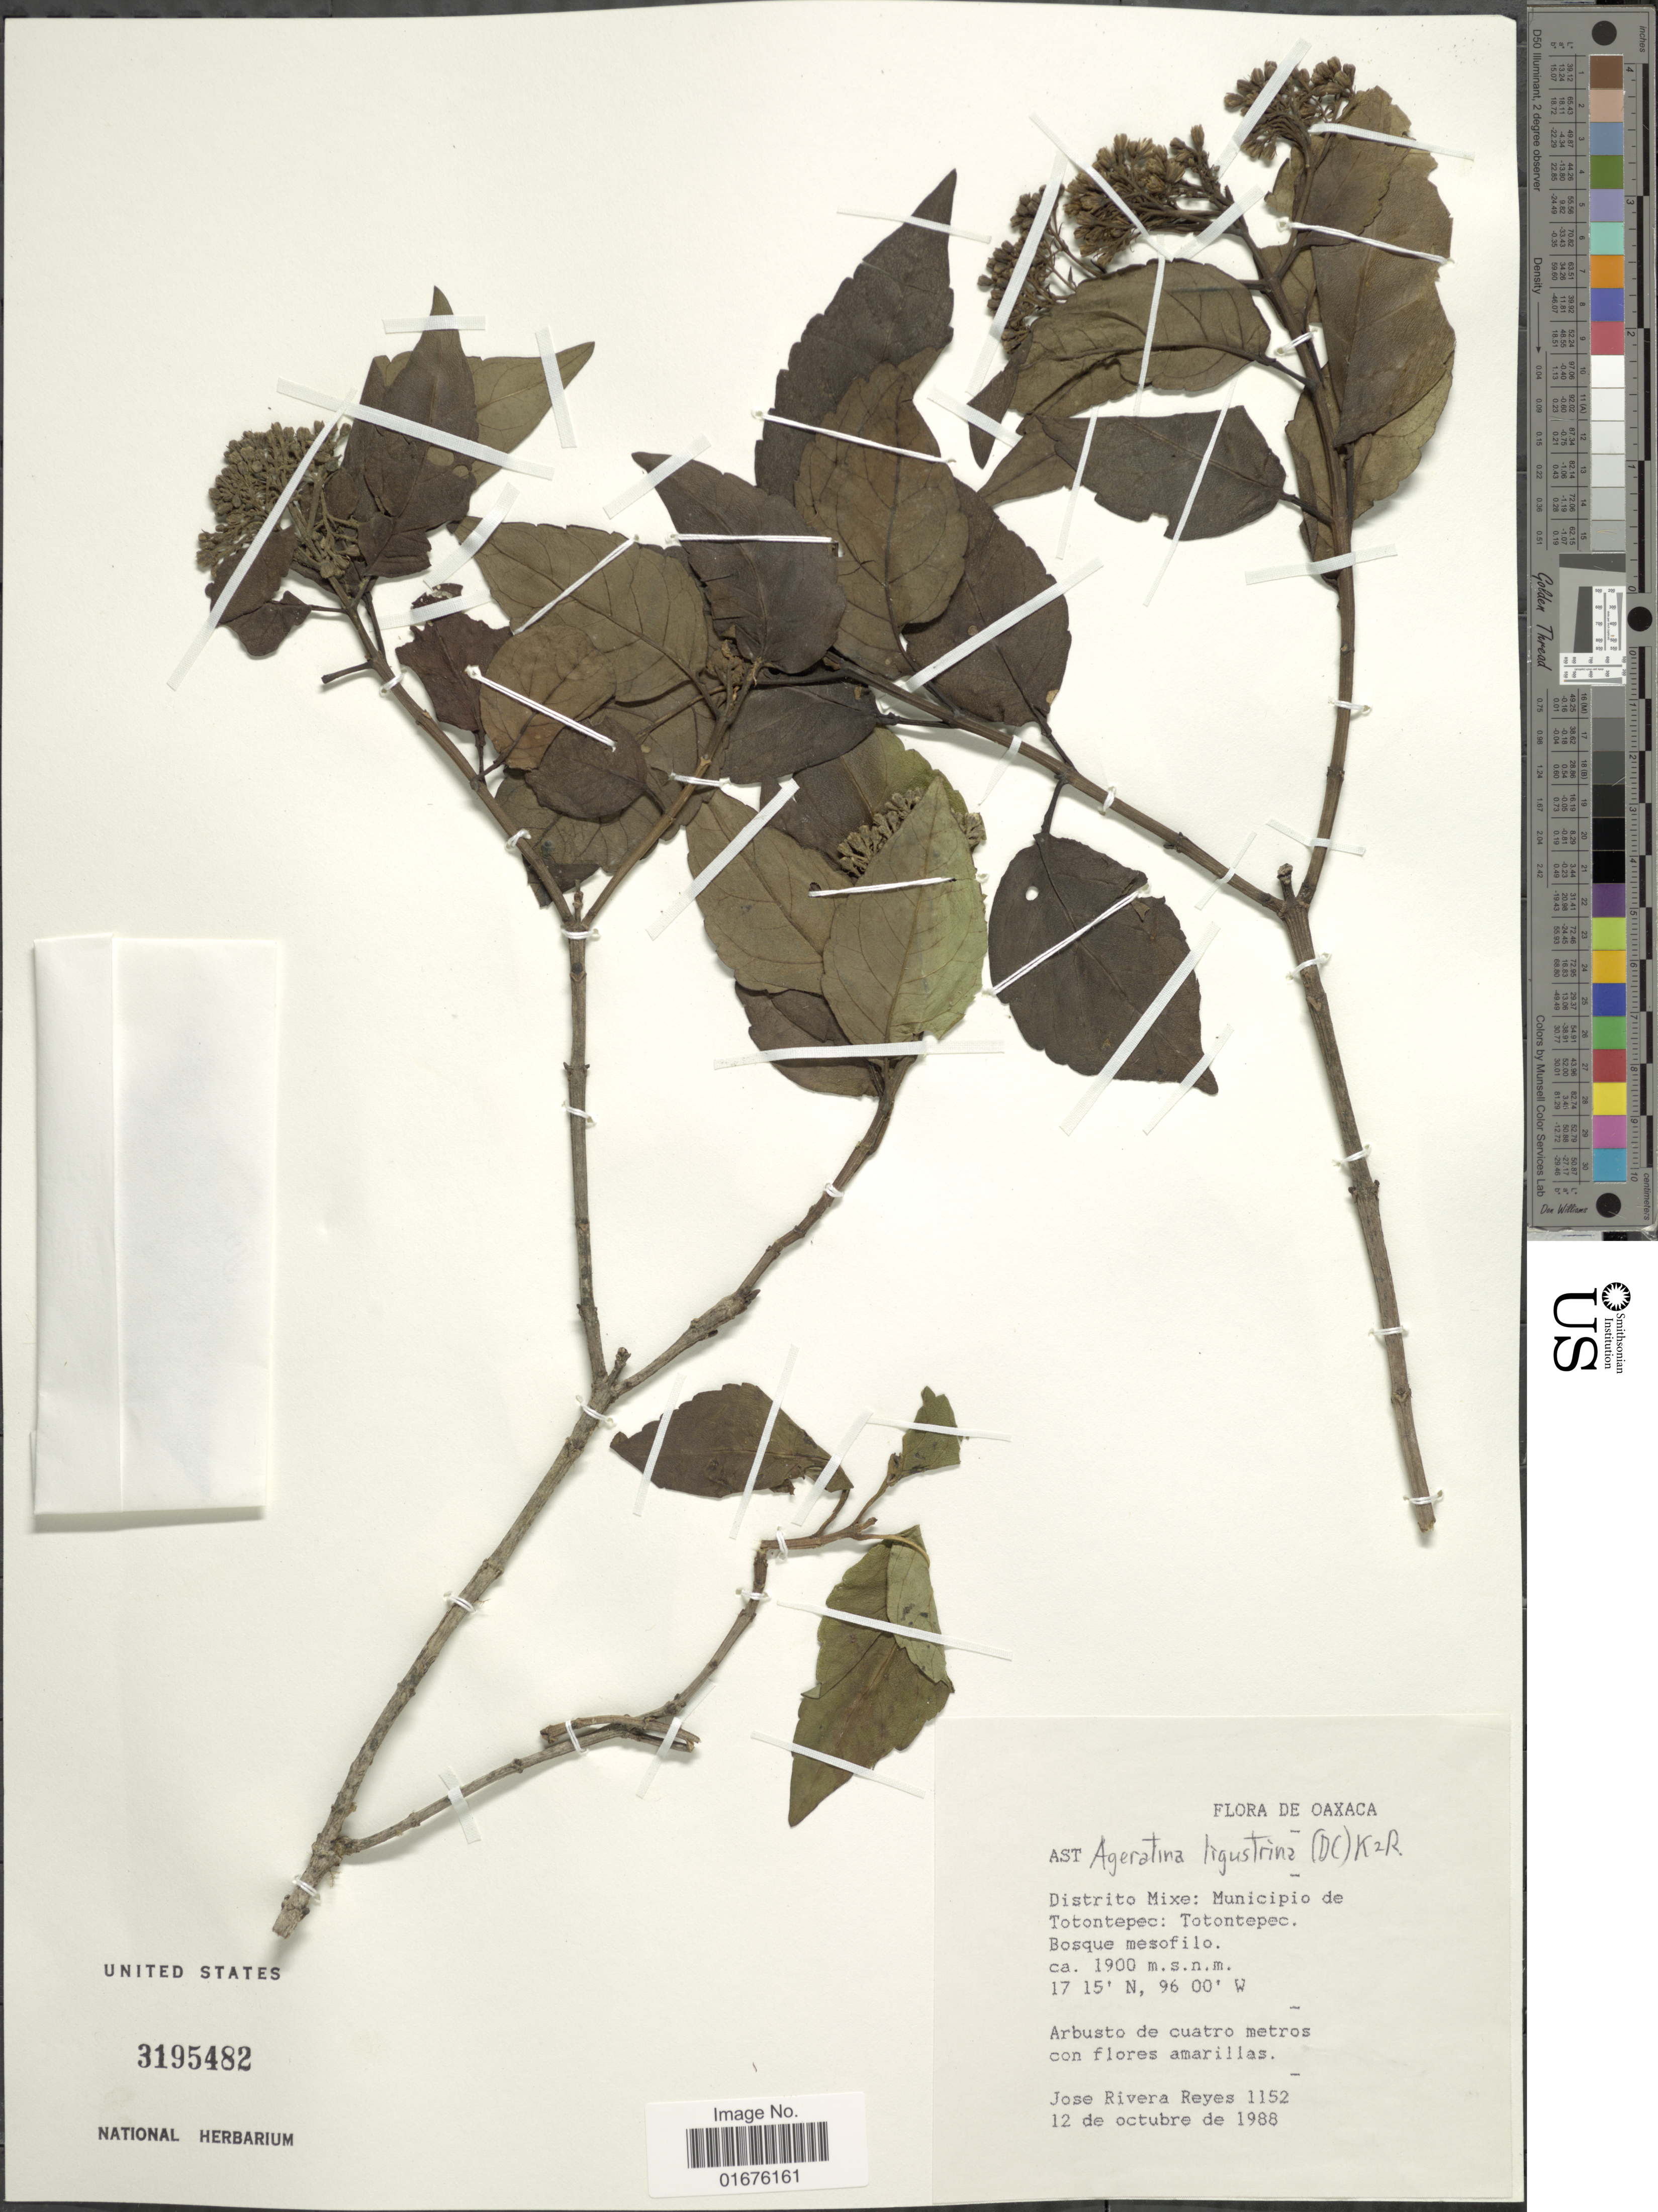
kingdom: Plantae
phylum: Tracheophyta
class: Magnoliopsida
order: Asterales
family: Asteraceae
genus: Ageratina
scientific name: Ageratina ligustrina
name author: (DC.) R.M. King & H. Rob.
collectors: J. Reyes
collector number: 1152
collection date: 1988-10-12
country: Mexico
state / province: Oaxaca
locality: Distrito Mixe: Municipio de Totontepec: Totontepec, Bosque mesofilo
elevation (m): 1900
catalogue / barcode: US 3195482